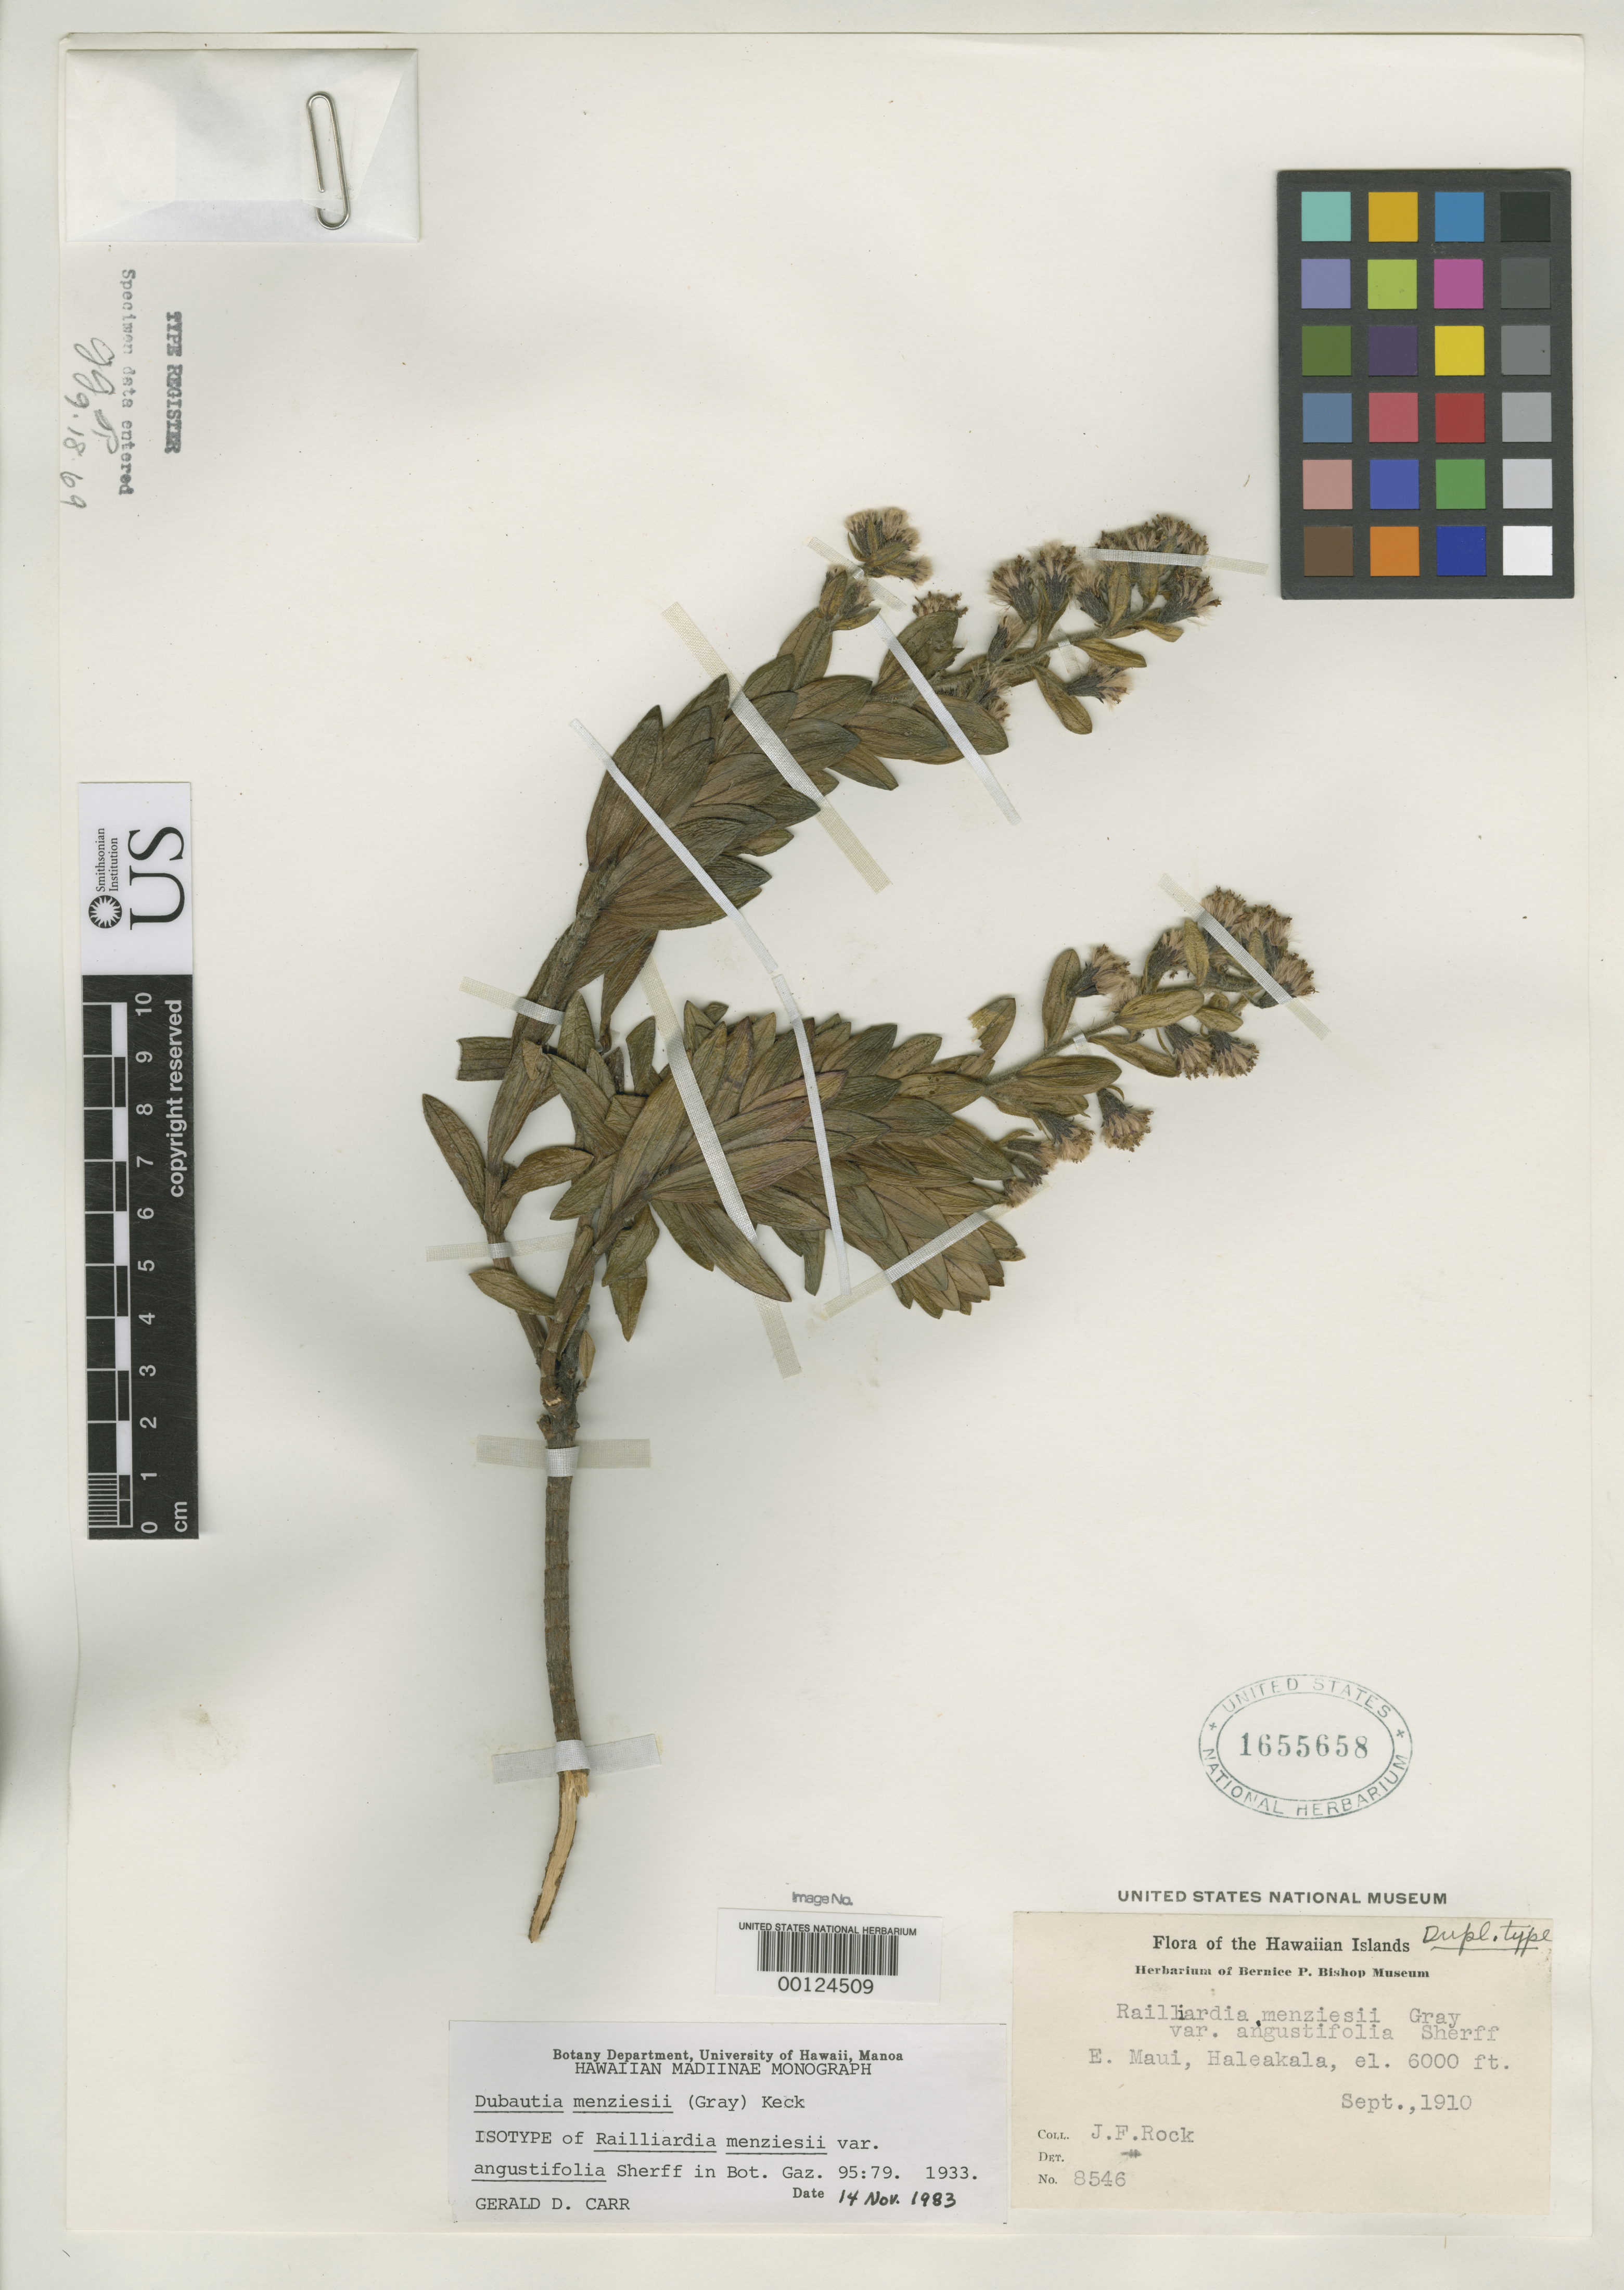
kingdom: Plantae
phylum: Tracheophyta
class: Magnoliopsida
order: Asterales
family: Asteraceae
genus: Railliardia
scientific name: Railliardia menziesii var. angustifolia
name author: Sherff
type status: Isotype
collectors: J. F. Rock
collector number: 8546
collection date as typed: Sep 1910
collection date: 1910-09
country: United States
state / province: Hawaii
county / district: Maui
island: Maui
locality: Haleakala.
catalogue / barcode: US 1655658